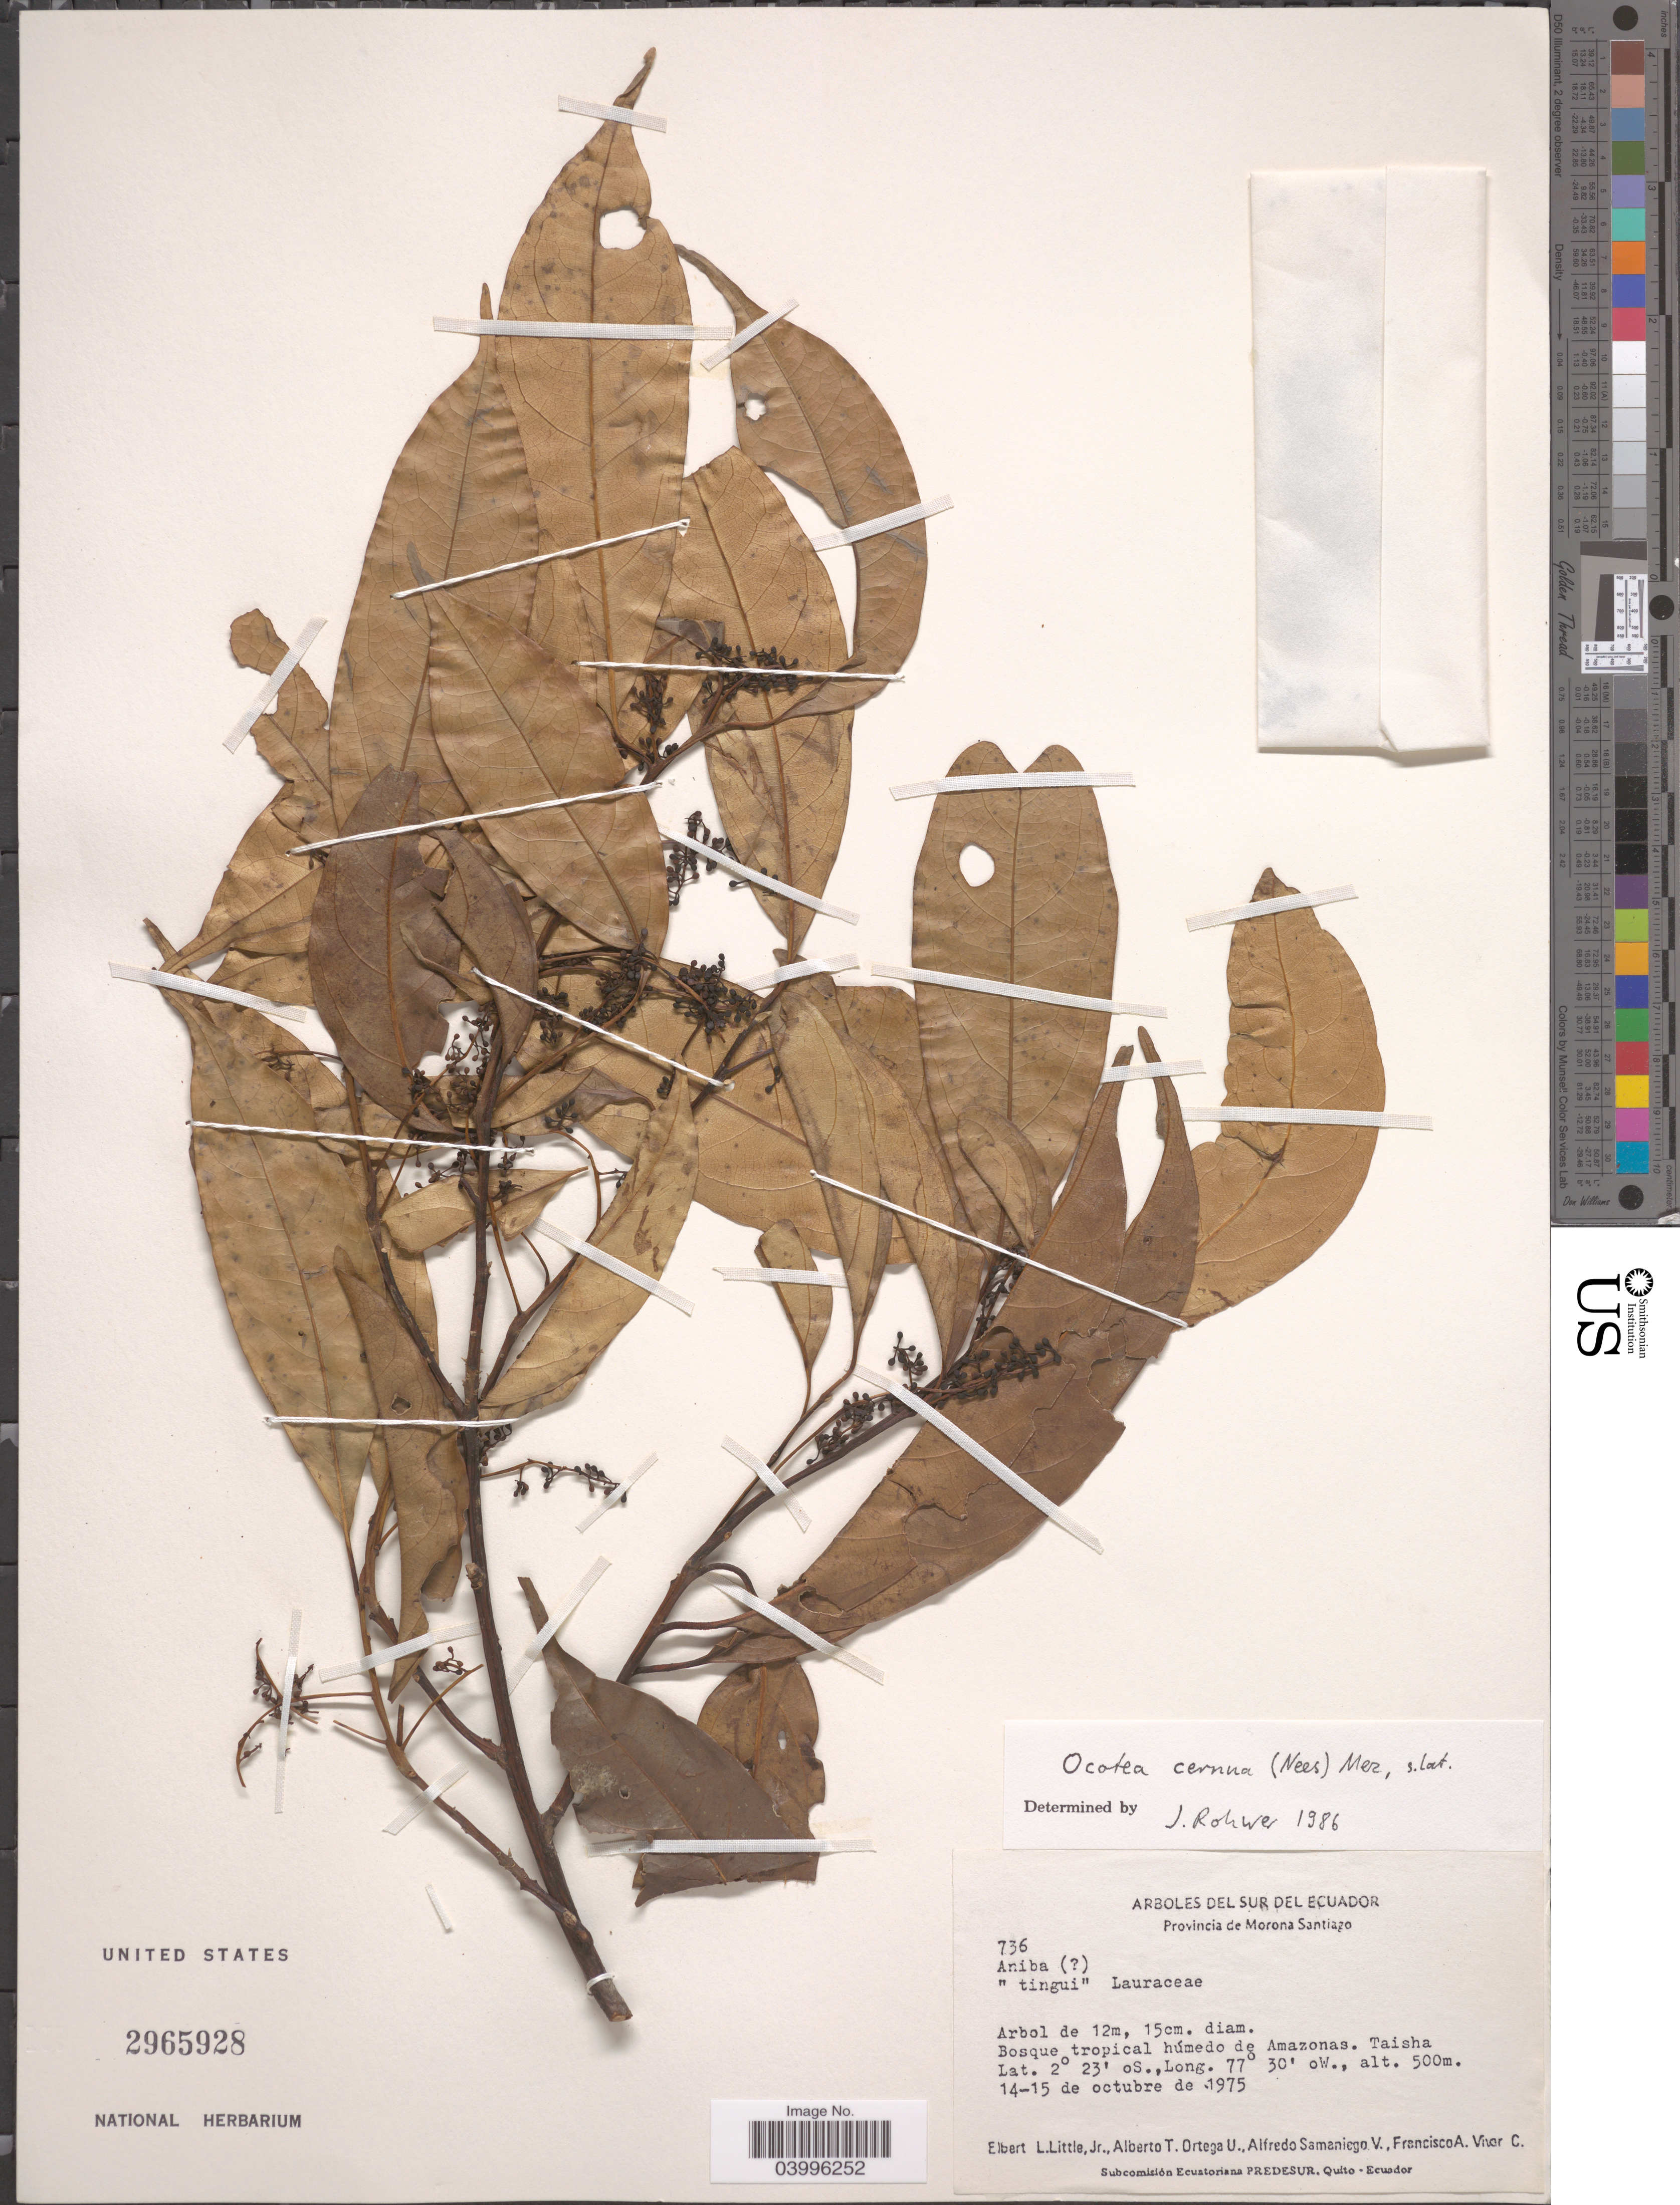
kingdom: Plantae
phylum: Tracheophyta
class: Magnoliopsida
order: Laurales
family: Lauraceae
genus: Ocotea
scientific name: Ocotea cernua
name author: (Nees) Mez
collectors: E. L. Little, A. T. Ortega U., A. Samaniego V. & F. A. Vivar C.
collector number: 736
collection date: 1975-10-14/1975-10-15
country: Ecuador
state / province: Morona-Santiago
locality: Bosque tropical húmedo de Amazonas. Taisha.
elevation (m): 500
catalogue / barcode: US 2965928